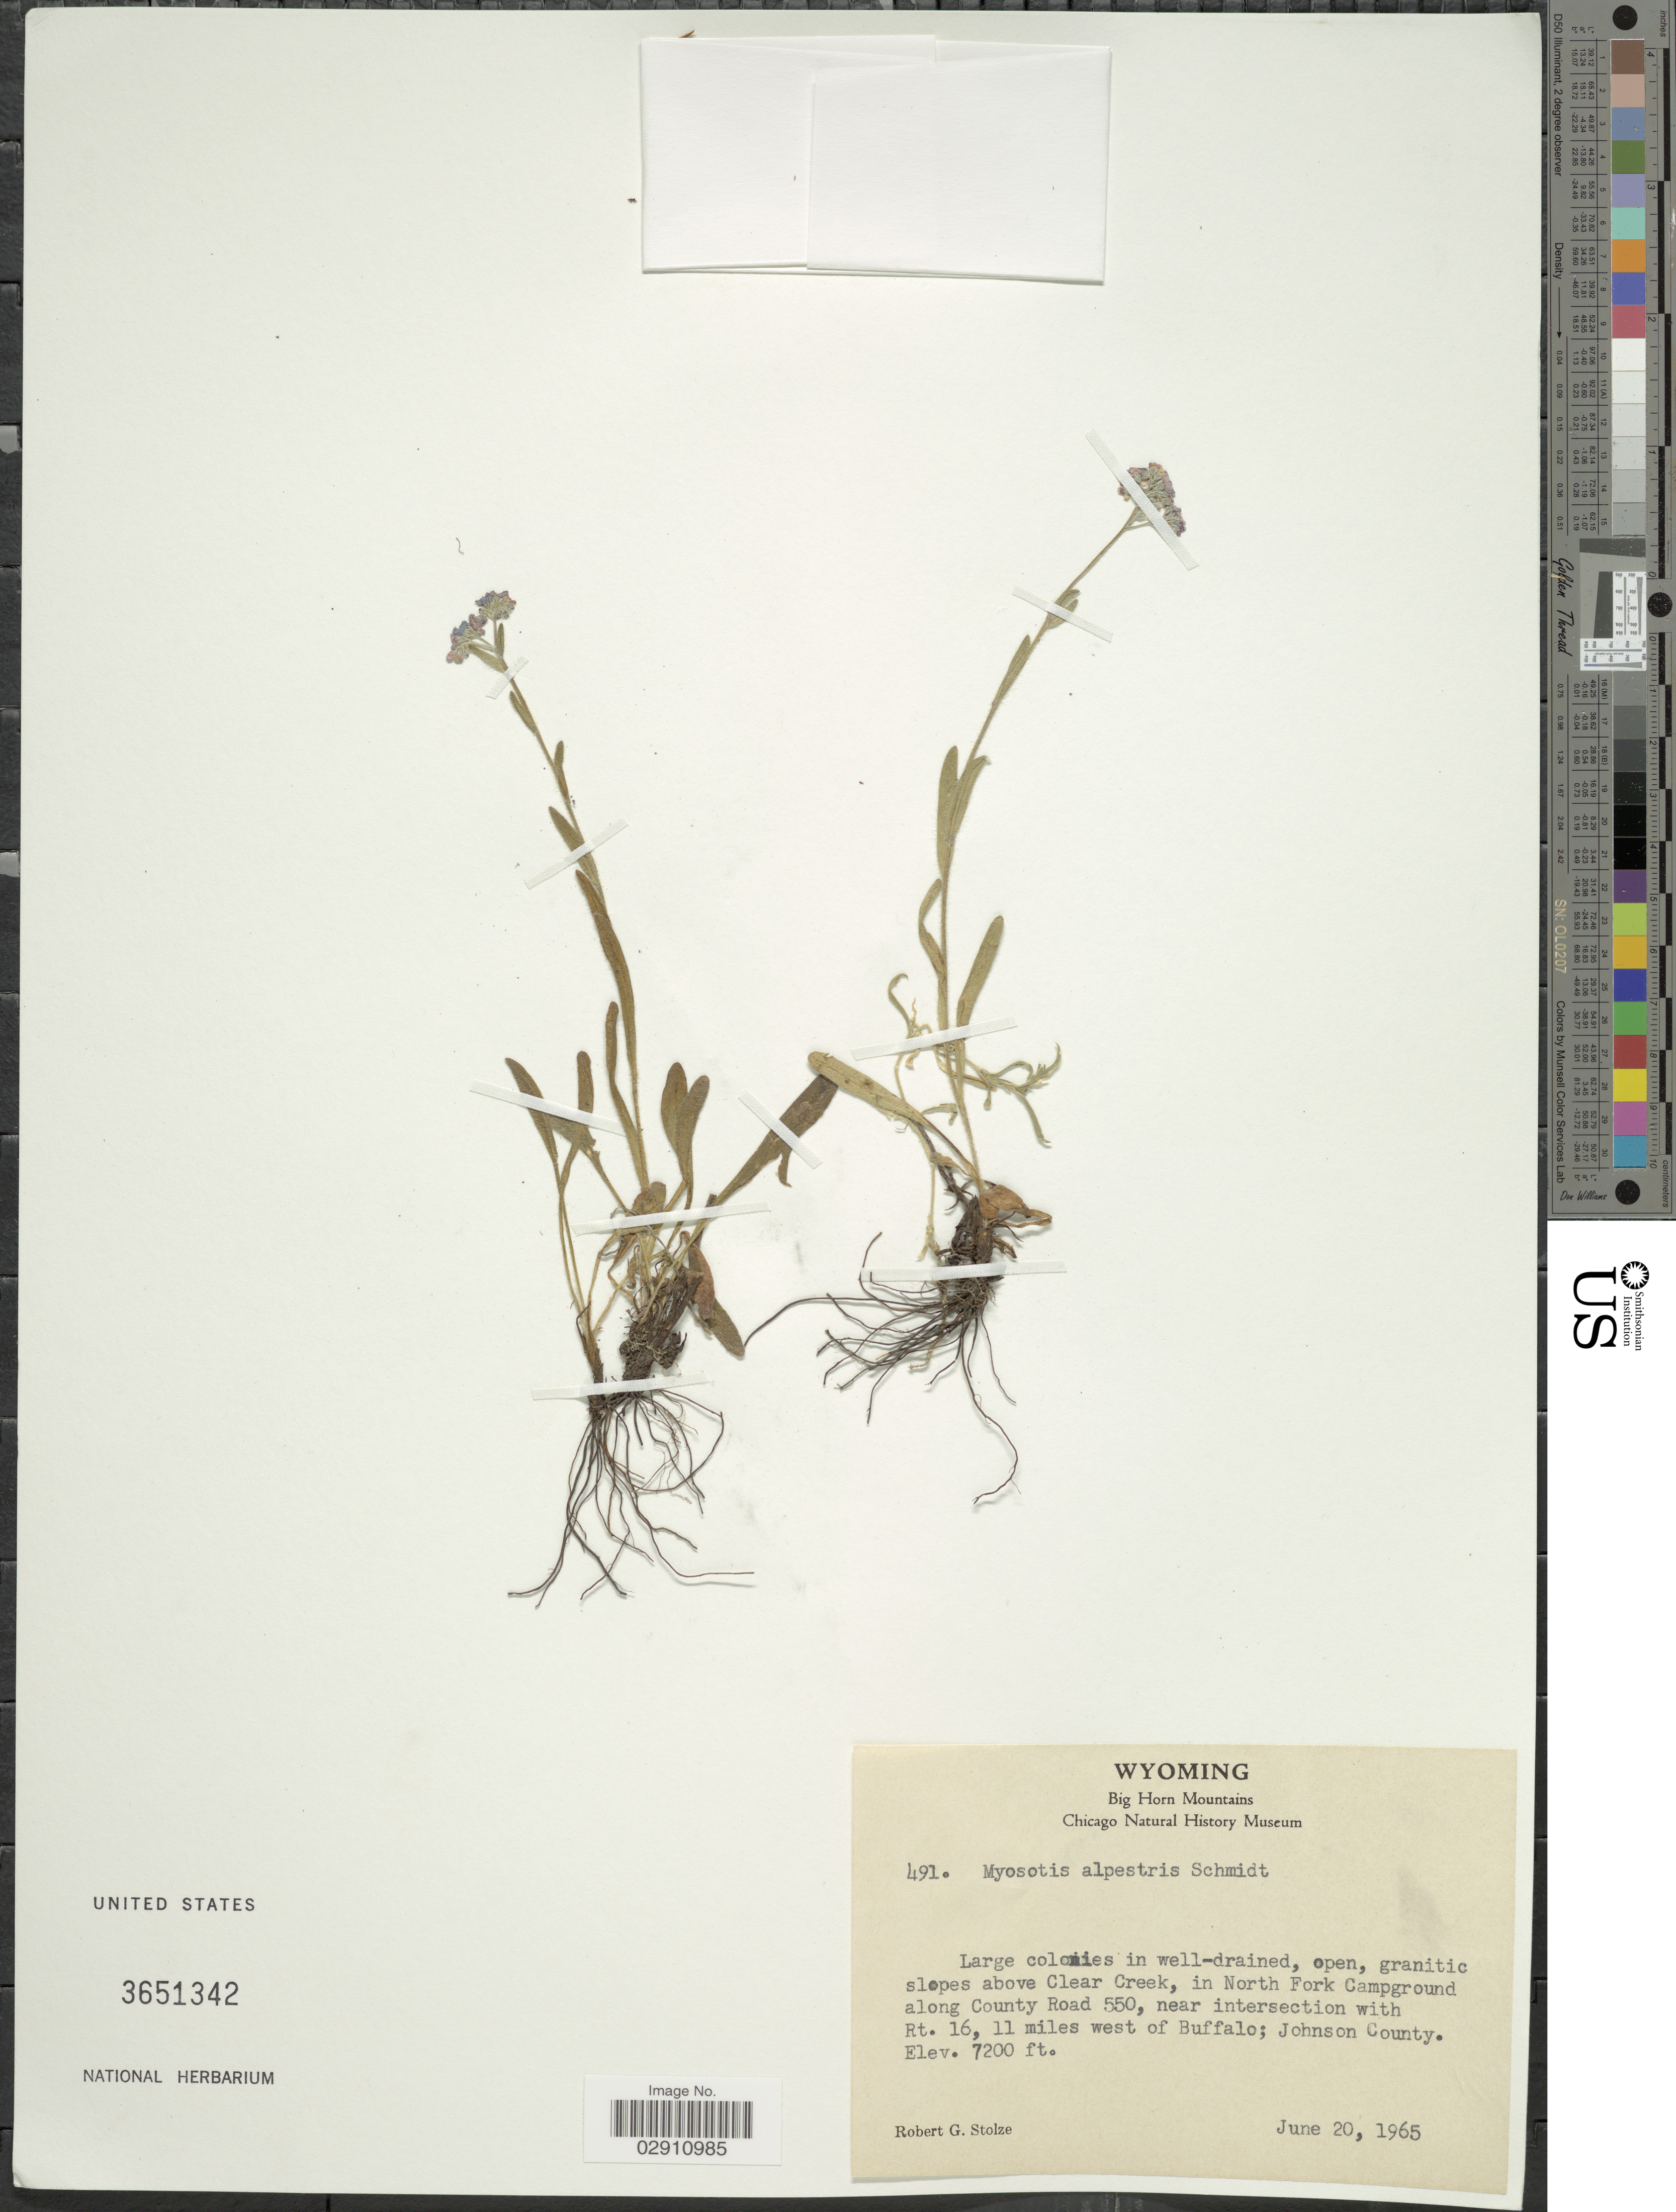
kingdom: Plantae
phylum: Tracheophyta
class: Magnoliopsida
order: Boraginales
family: Boraginaceae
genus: Myosotis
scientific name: Myosotis alpestris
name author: F.W. Schmidt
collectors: R. G. Stolze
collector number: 491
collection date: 1965-06-20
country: United States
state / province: Wyoming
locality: Big Horn Mountains. Large colonies in well-drained, open, granitic slopes above Clear Creek, in North Fork Campground along County Road 550, near intersection with Rt. 16, 11 miles west of Bufffalo; Johnson County.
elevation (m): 2195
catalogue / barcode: US 3651342